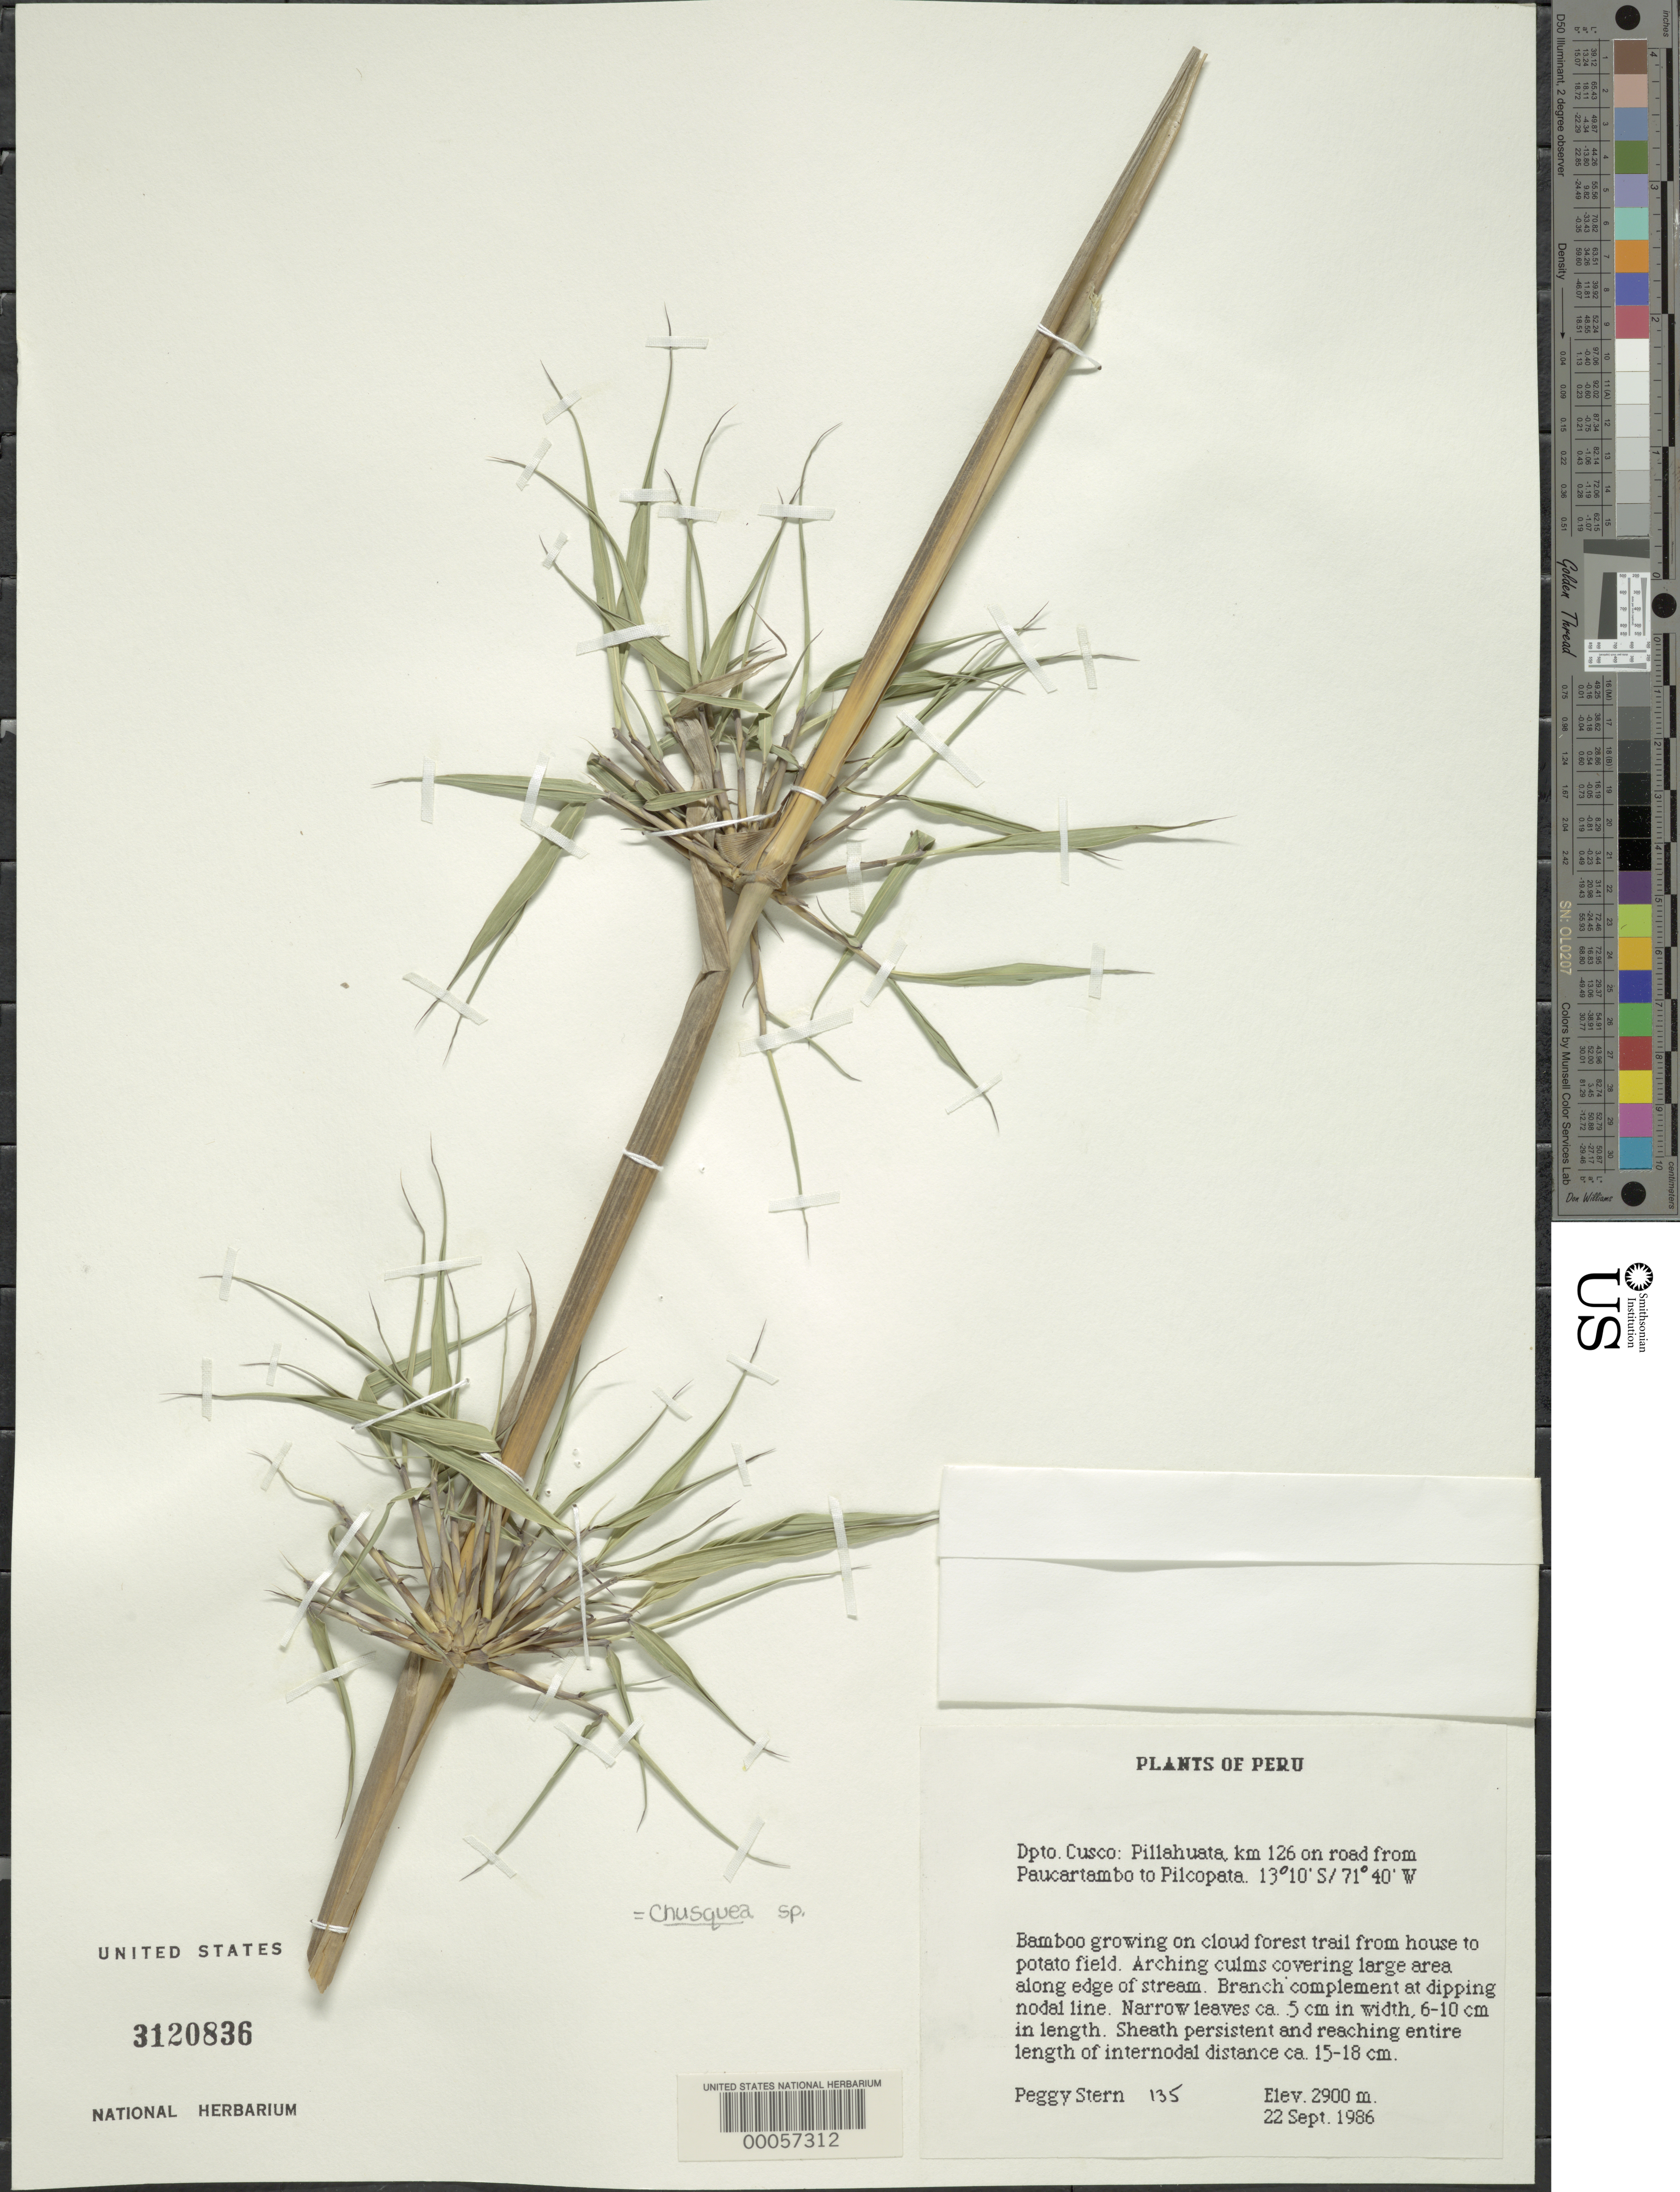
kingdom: Plantae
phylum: Tracheophyta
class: Liliopsida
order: Poales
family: Poaceae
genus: Chusquea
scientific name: Chusquea sp.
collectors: P. Stern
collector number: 135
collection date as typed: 22 Sep 1986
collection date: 1986-09-22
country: Peru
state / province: Cusco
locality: Pillahuata, km 126 on road from Paucartambo to Pilcopata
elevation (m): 2900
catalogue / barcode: US 3120836